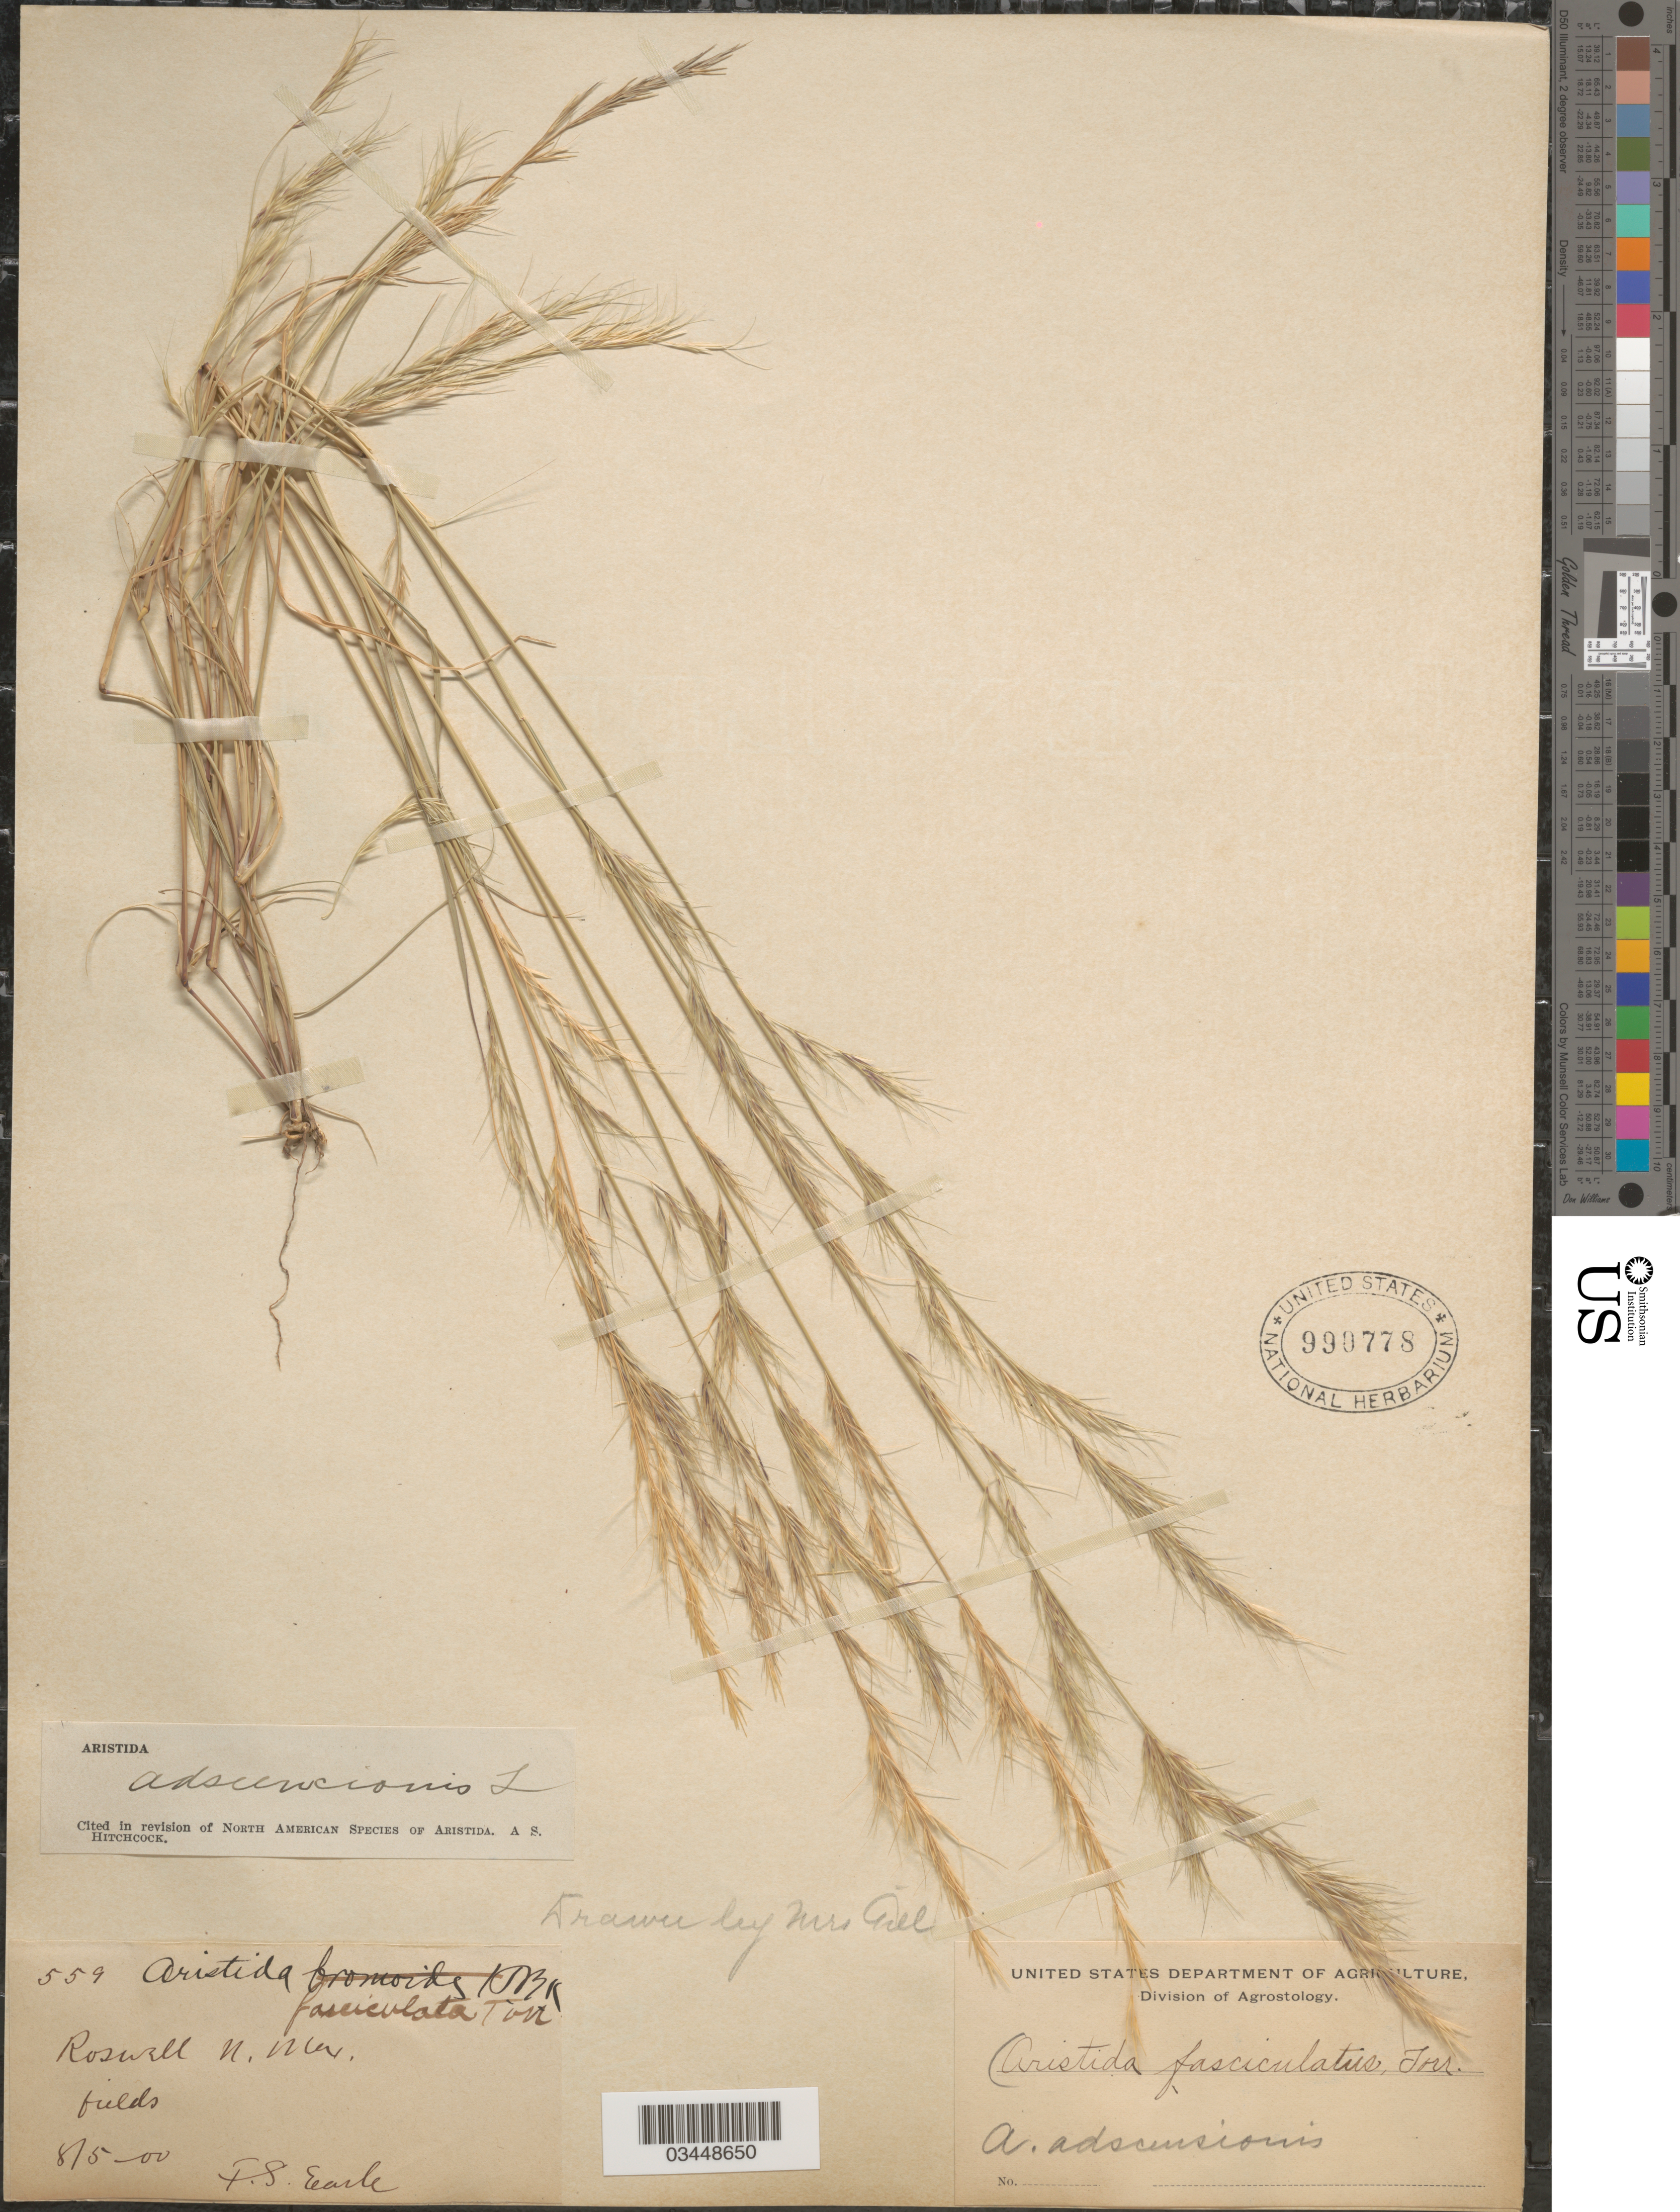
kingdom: Plantae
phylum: Tracheophyta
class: Liliopsida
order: Poales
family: Poaceae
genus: Aristida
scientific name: Aristida adscensionis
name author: L.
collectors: F. S. Earle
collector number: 559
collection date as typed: Transcribed d/m/y: 5/8/0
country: United States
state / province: New Mexico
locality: Roswell.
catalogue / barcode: US 990778